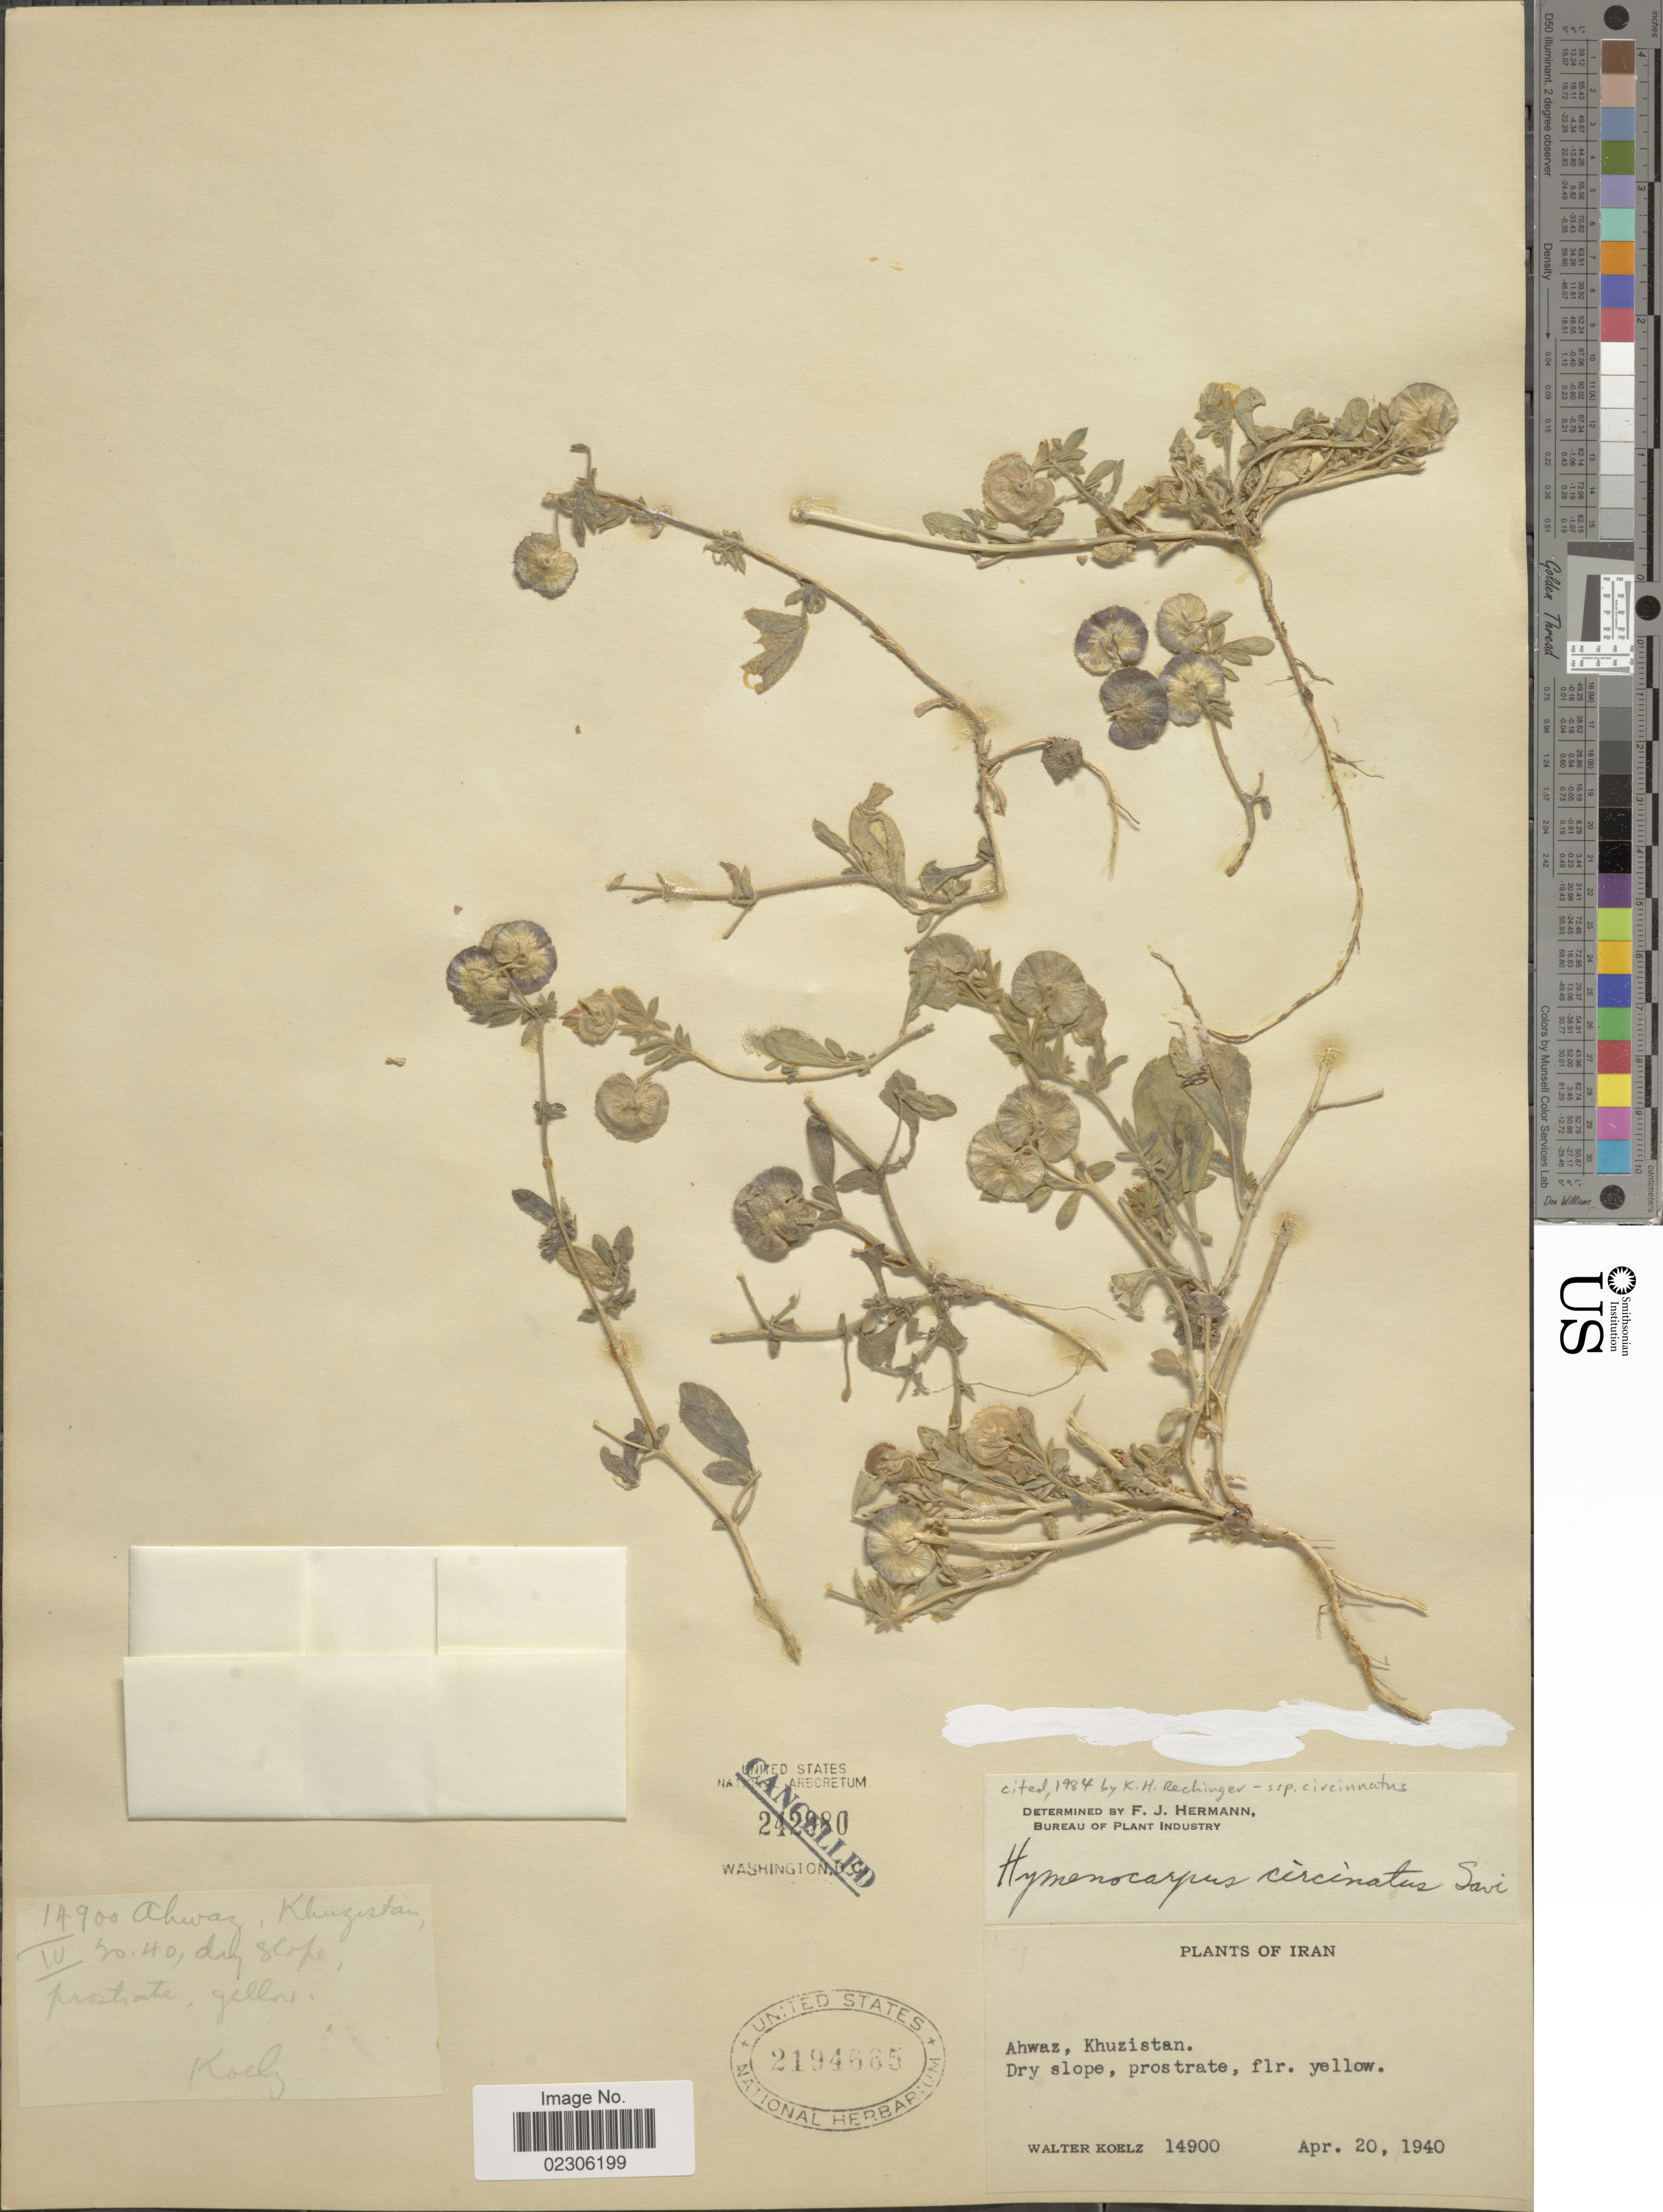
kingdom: Plantae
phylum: Tracheophyta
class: Magnoliopsida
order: Fabales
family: Fabaceae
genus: Hymenocarpos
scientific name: Hymenocarpos circinnatus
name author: (L.) Savi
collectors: W. N. Koelz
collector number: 14900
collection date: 1940-04-20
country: Iran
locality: Ahwaz, Khuzistan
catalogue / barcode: US 2194665